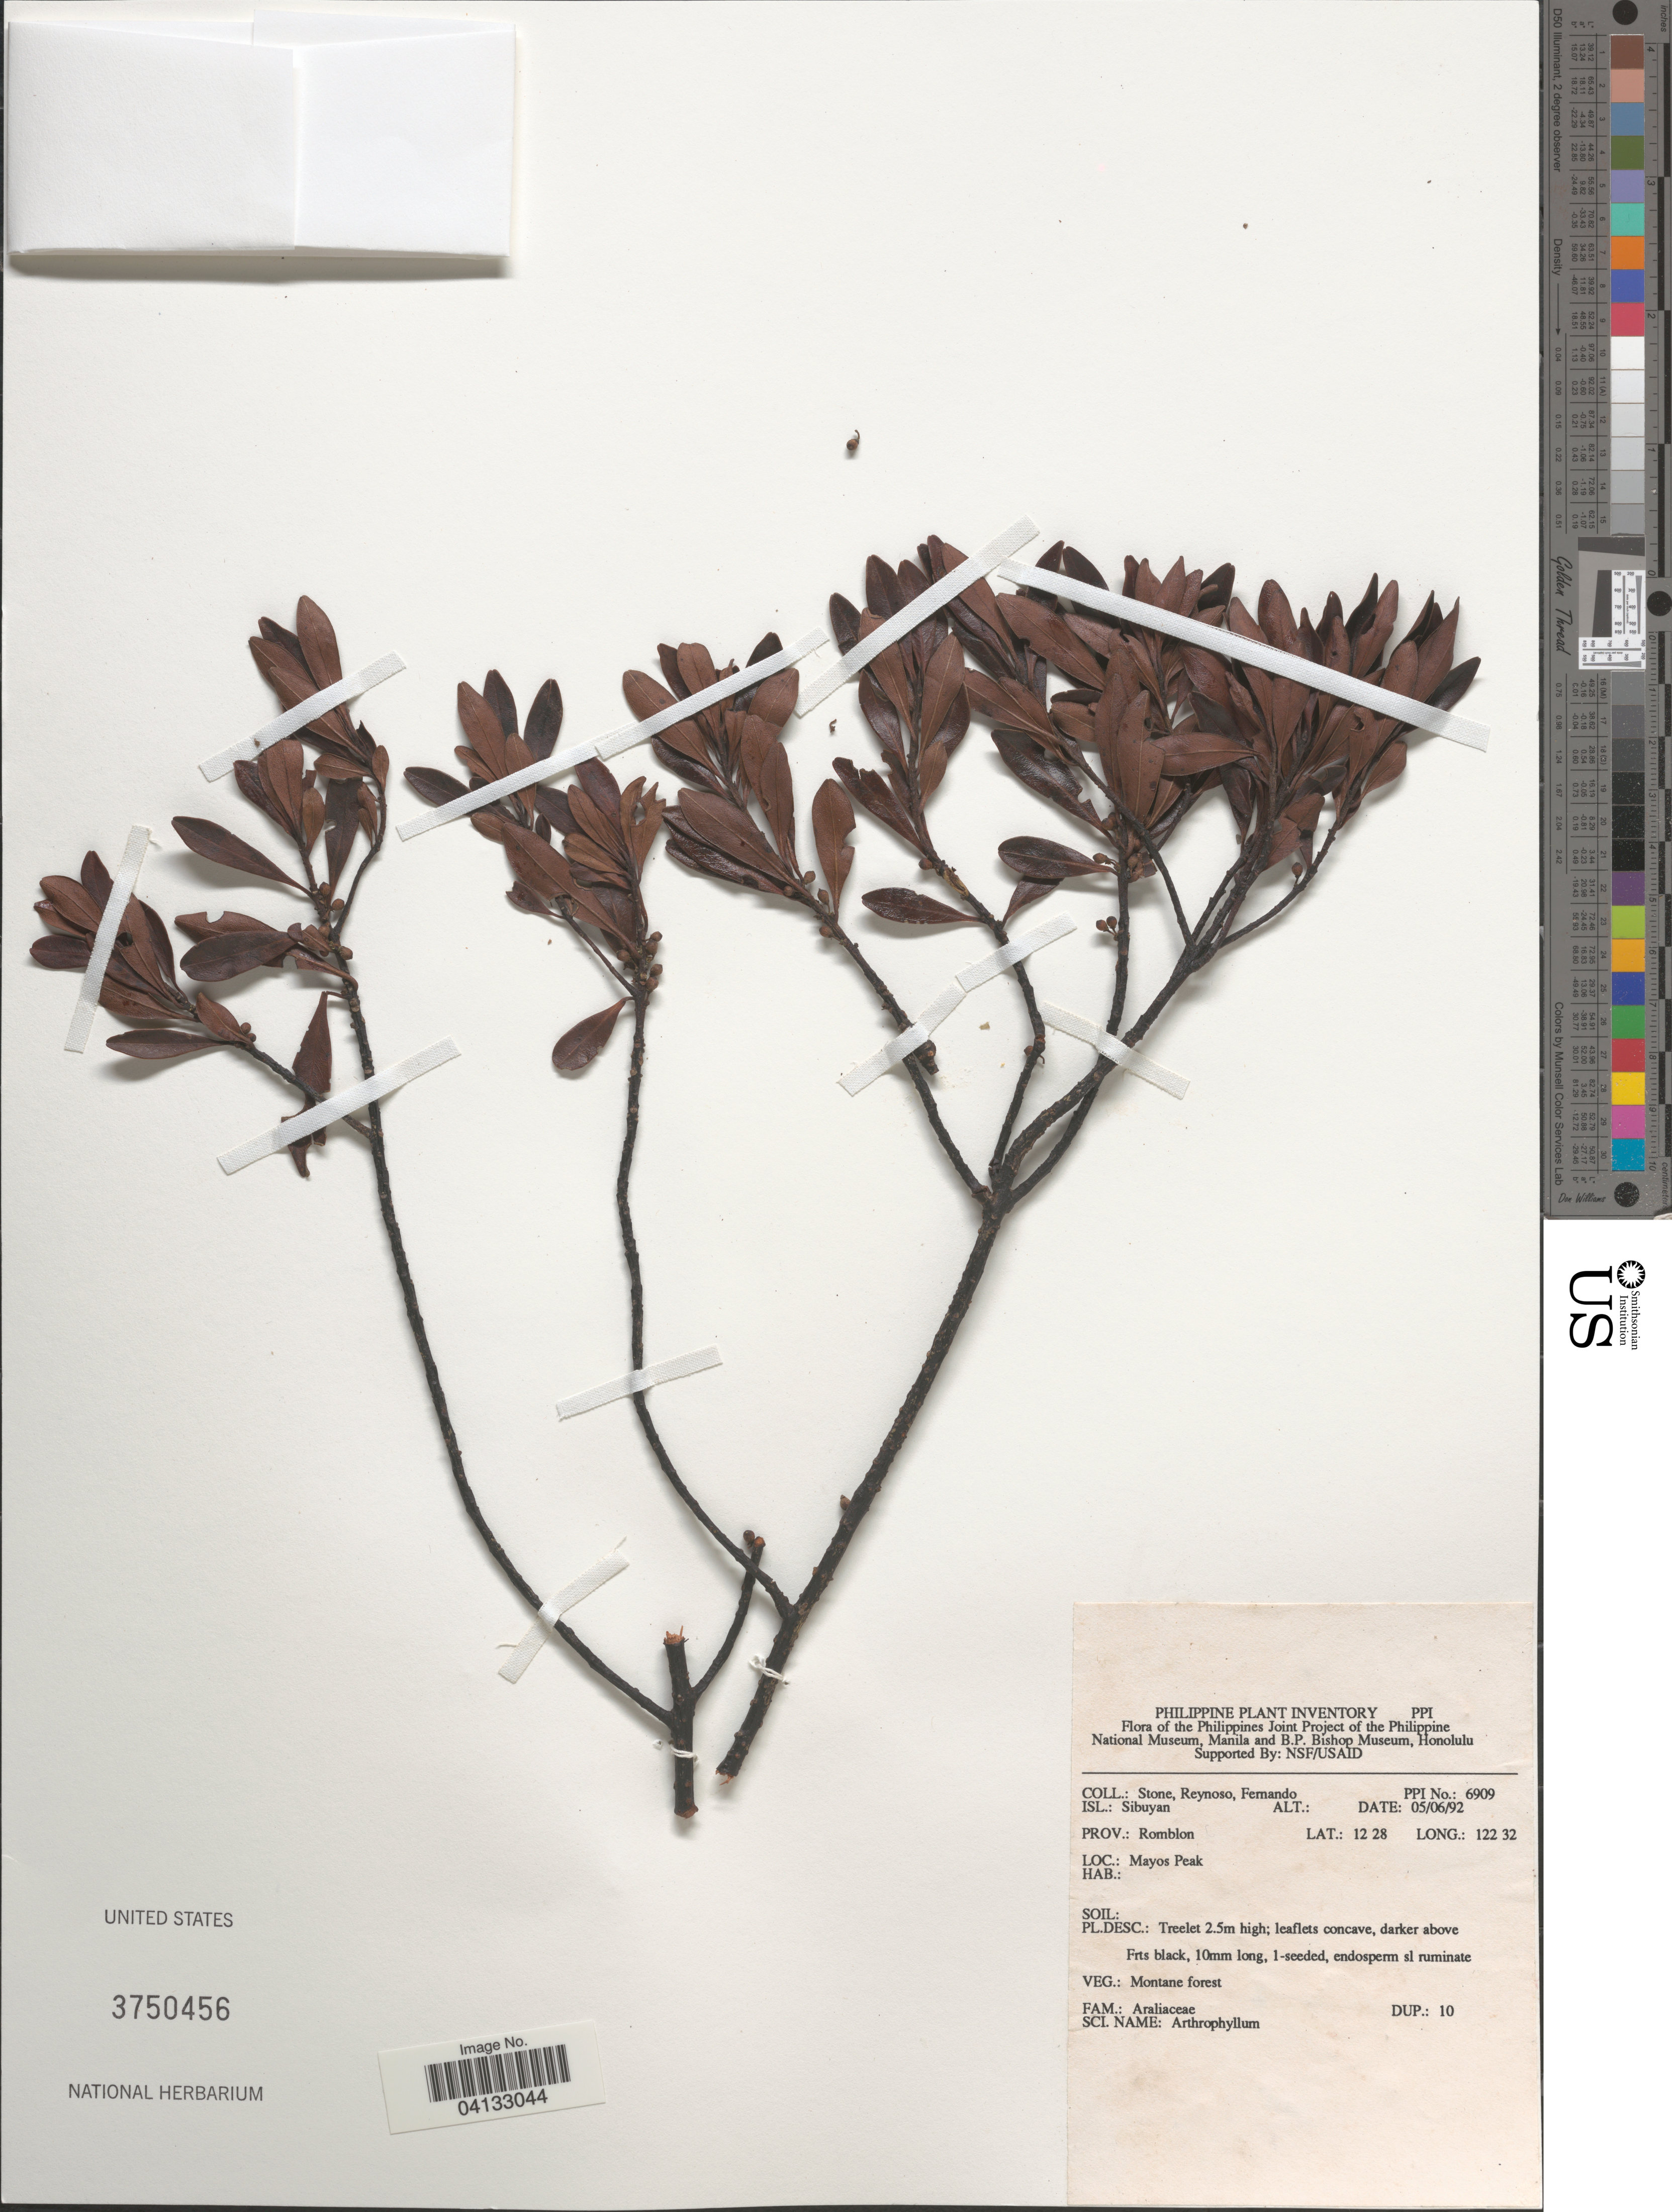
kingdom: Plantae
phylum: Tracheophyta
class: Magnoliopsida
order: Apiales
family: Araliaceae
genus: Arthrophyllum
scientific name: Arthrophyllum sp.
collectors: -. Stone, E. Reynoso & -- Fernando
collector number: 6909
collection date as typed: Transcribed d/m/y: 5/6/92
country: Philippines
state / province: Western Visayas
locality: Isl.: Sibuyan. Prov.: Romblon. Mayos Peak.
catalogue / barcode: US 3750456